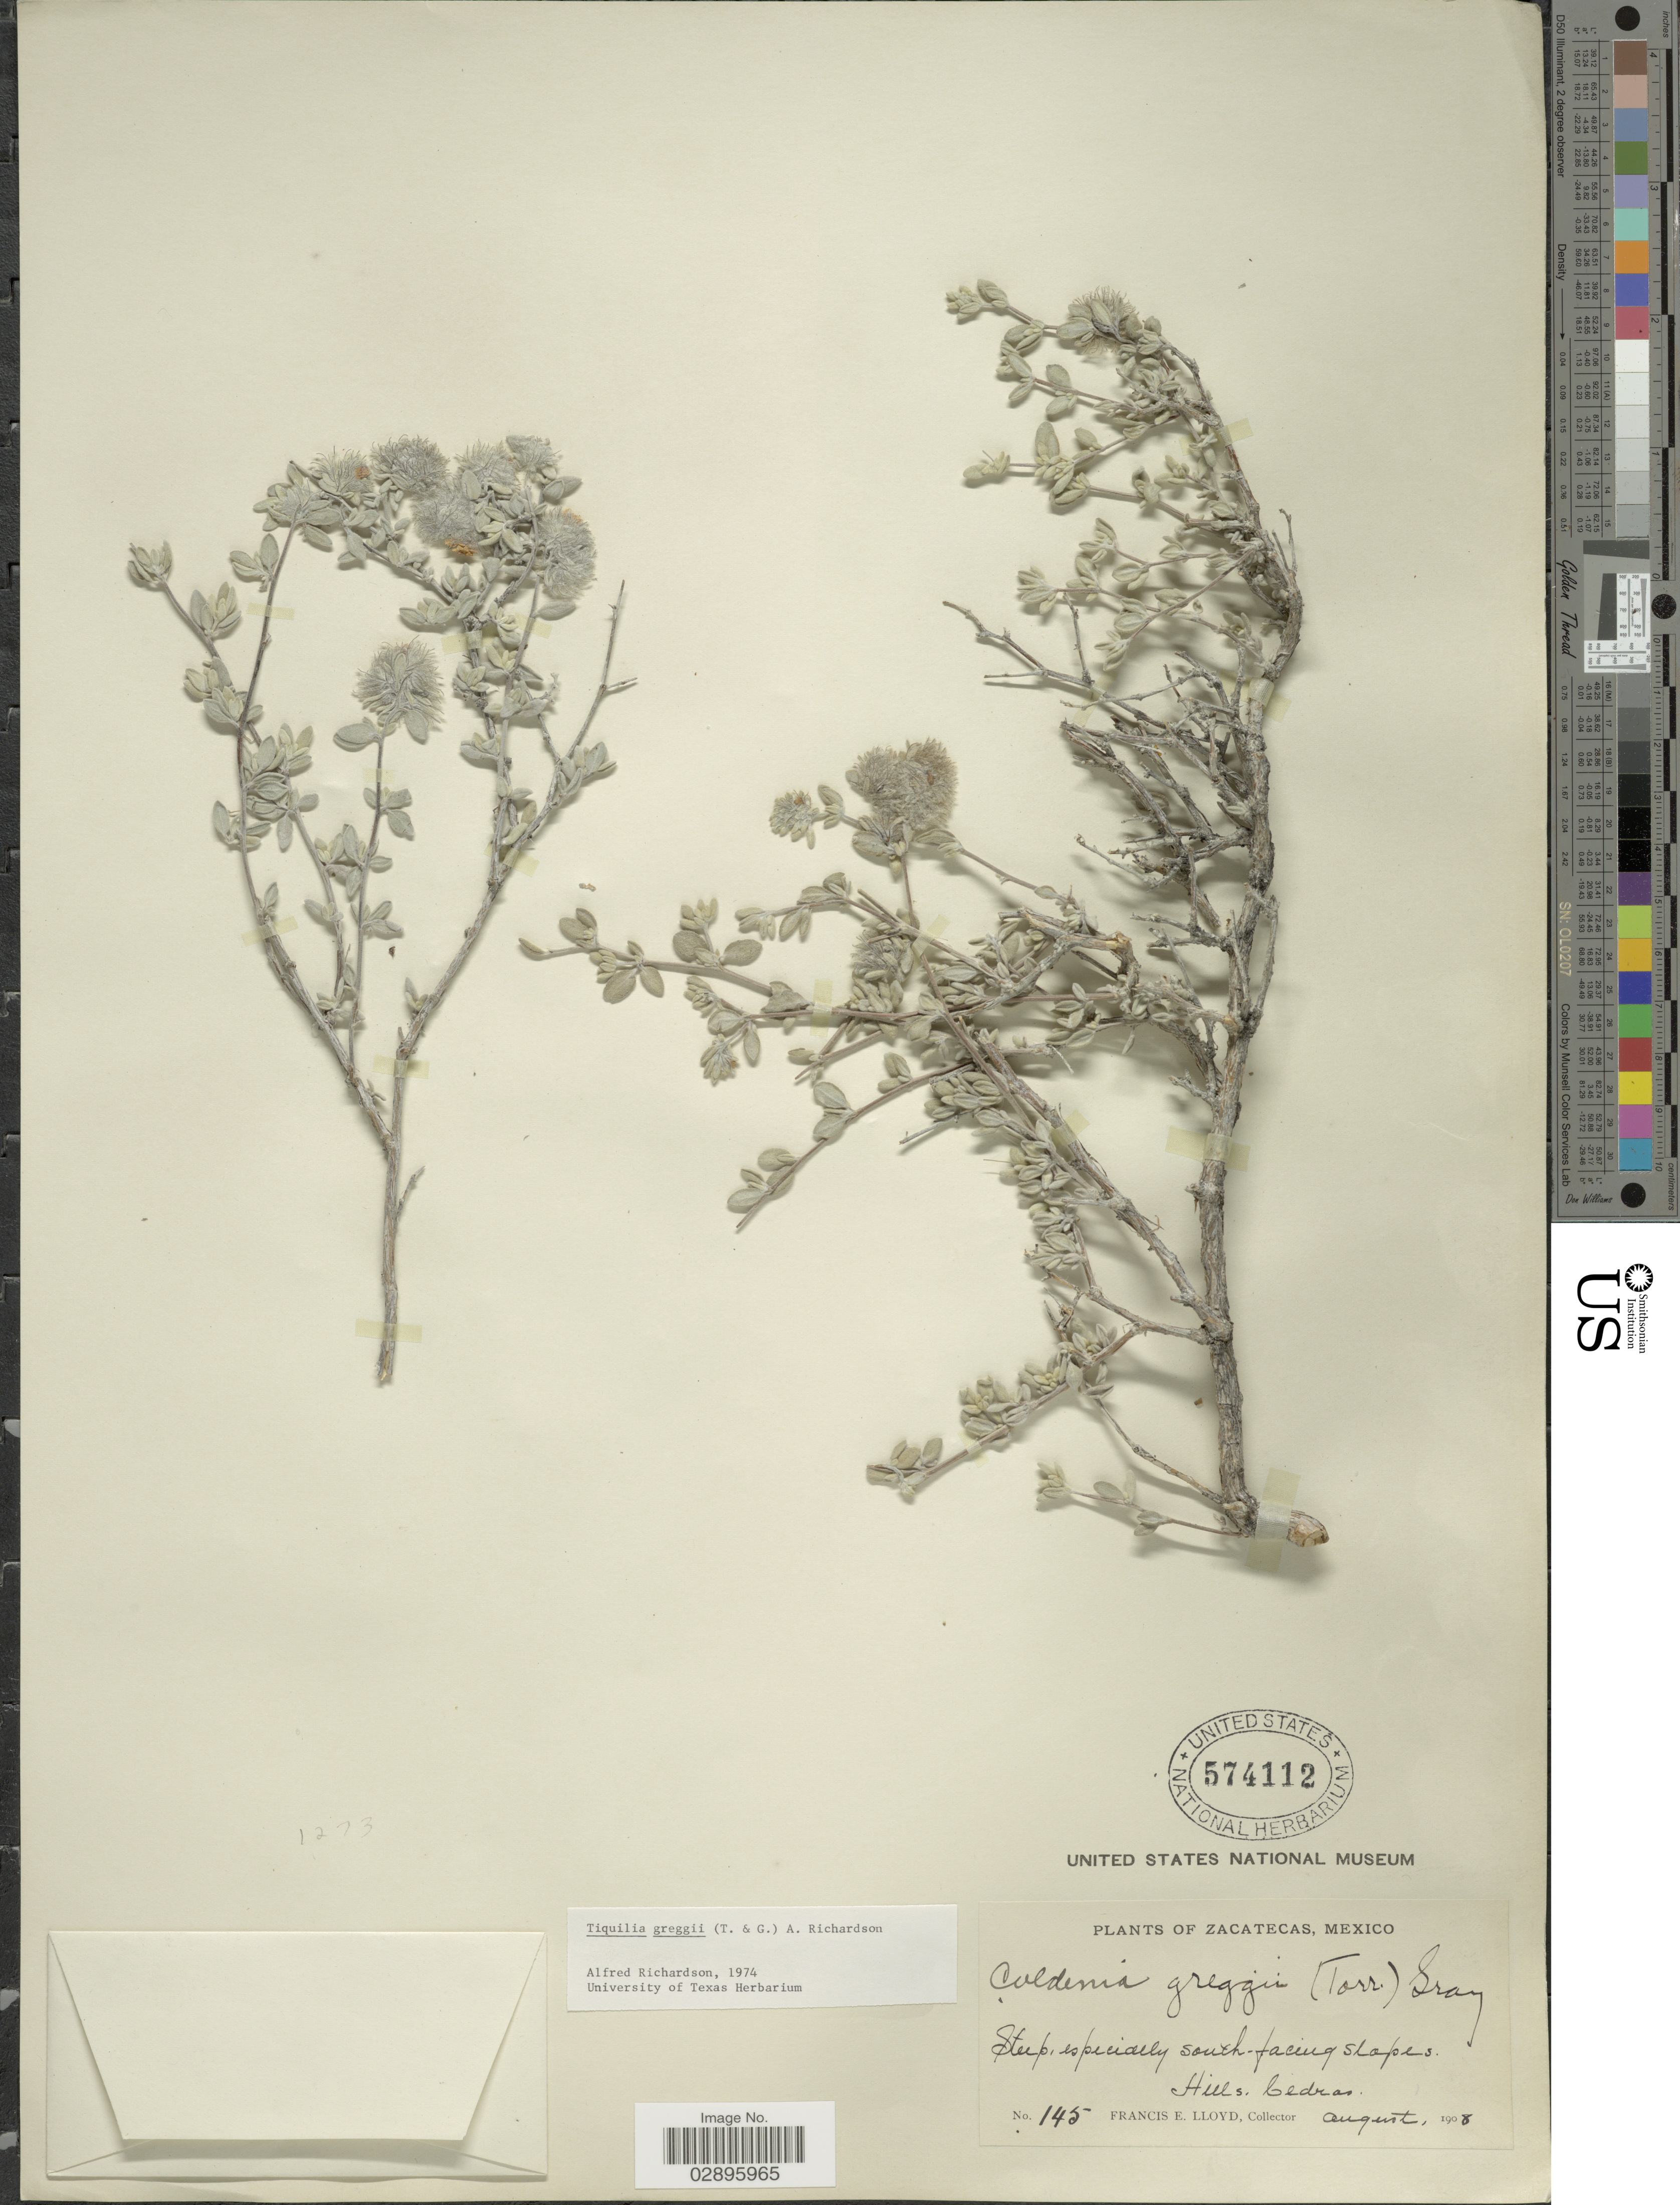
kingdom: Plantae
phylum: Tracheophyta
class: Magnoliopsida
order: Boraginales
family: Ehretiaceae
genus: Tiquilia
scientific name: Tiquilia greggii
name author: (Torr.) A.T. Richardson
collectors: Lloyd, C. E.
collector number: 145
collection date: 1908-08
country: Mexico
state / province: Zacatecas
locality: Steep, especially south-facing slopes. Hills, Cedros.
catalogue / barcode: US 574112